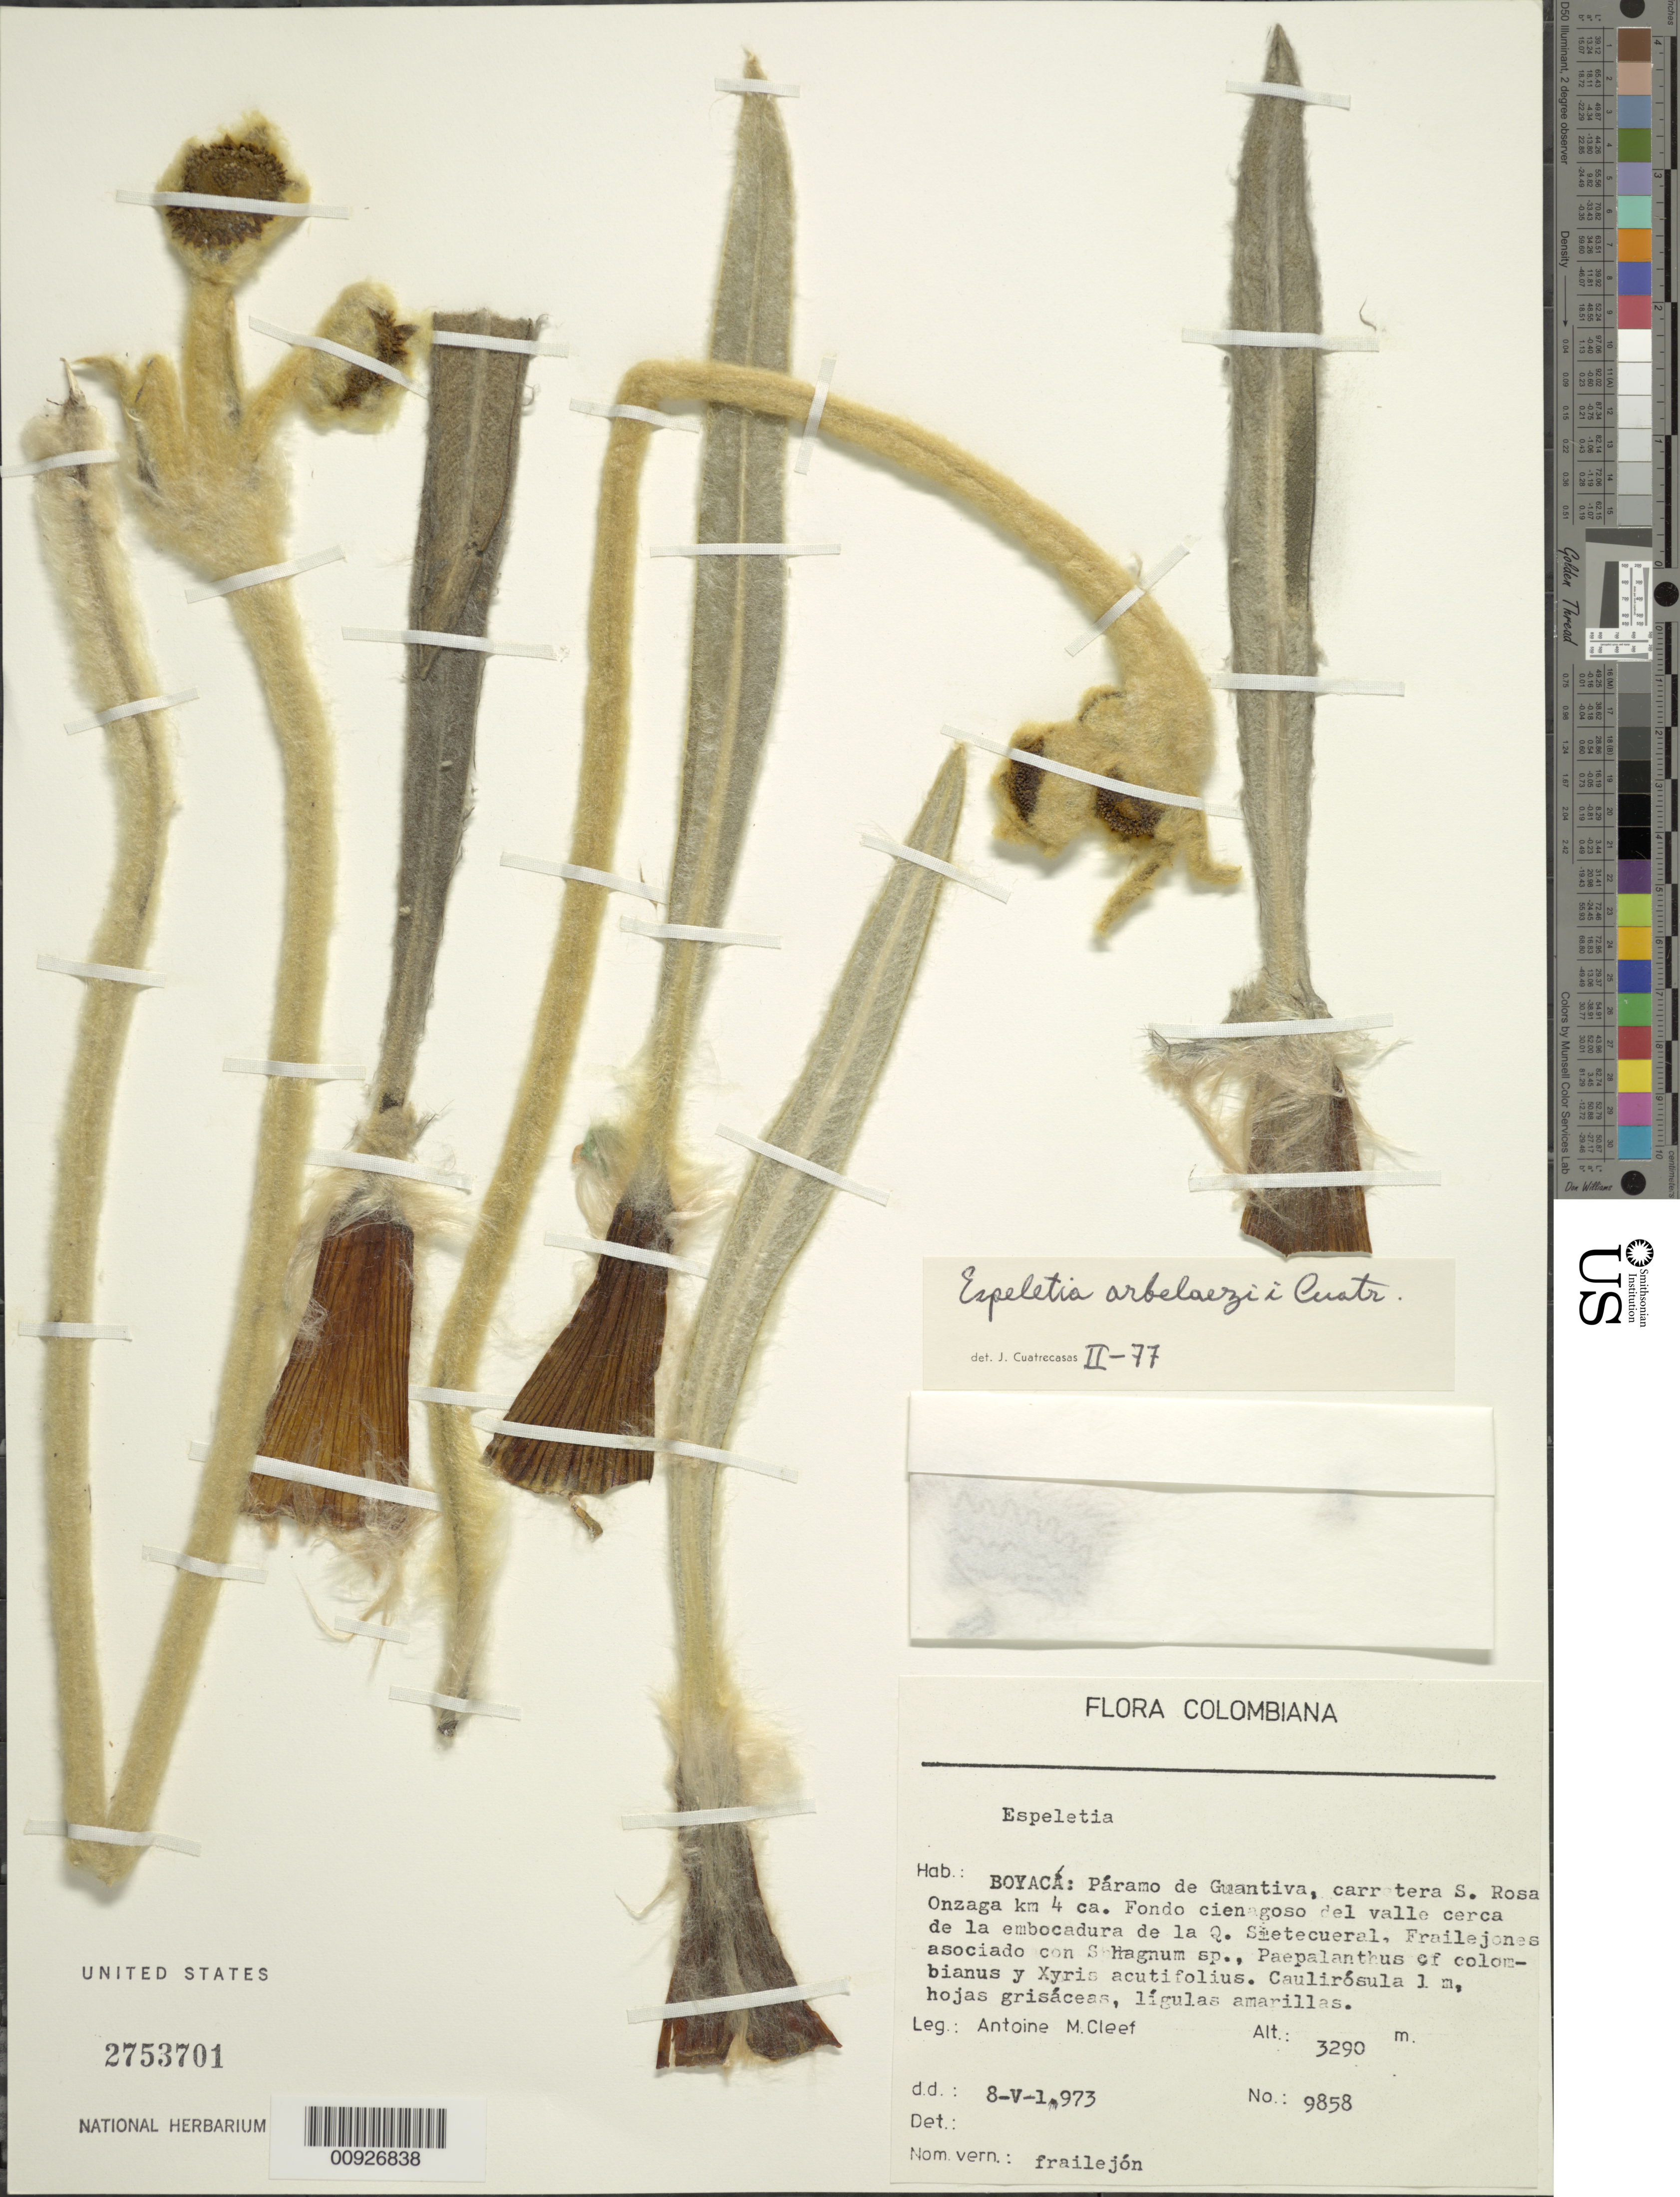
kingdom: Plantae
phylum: Tracheophyta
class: Magnoliopsida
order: Asterales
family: Asteraceae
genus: Espeletia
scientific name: Espeletia arbelaezii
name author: Cuatrec.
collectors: A. M. Cleef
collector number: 9858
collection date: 1973-05-08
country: Colombia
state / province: Boyacá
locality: P. de Guántiva. Páramo de Guantiva, carretera S. Rosa-Onzaga km. 4 ca. Fondo cienagoso del valle cerca de la embocadura de la Q. Sietecueral.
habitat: Fondo cienagoso del valle cerca de la embocadura de la Q. Sietecueral. Frailejones asociado con Sphagnum sp., Paepalanthus of colombianus y Xyris acutifolius.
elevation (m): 3290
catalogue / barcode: US 2753701